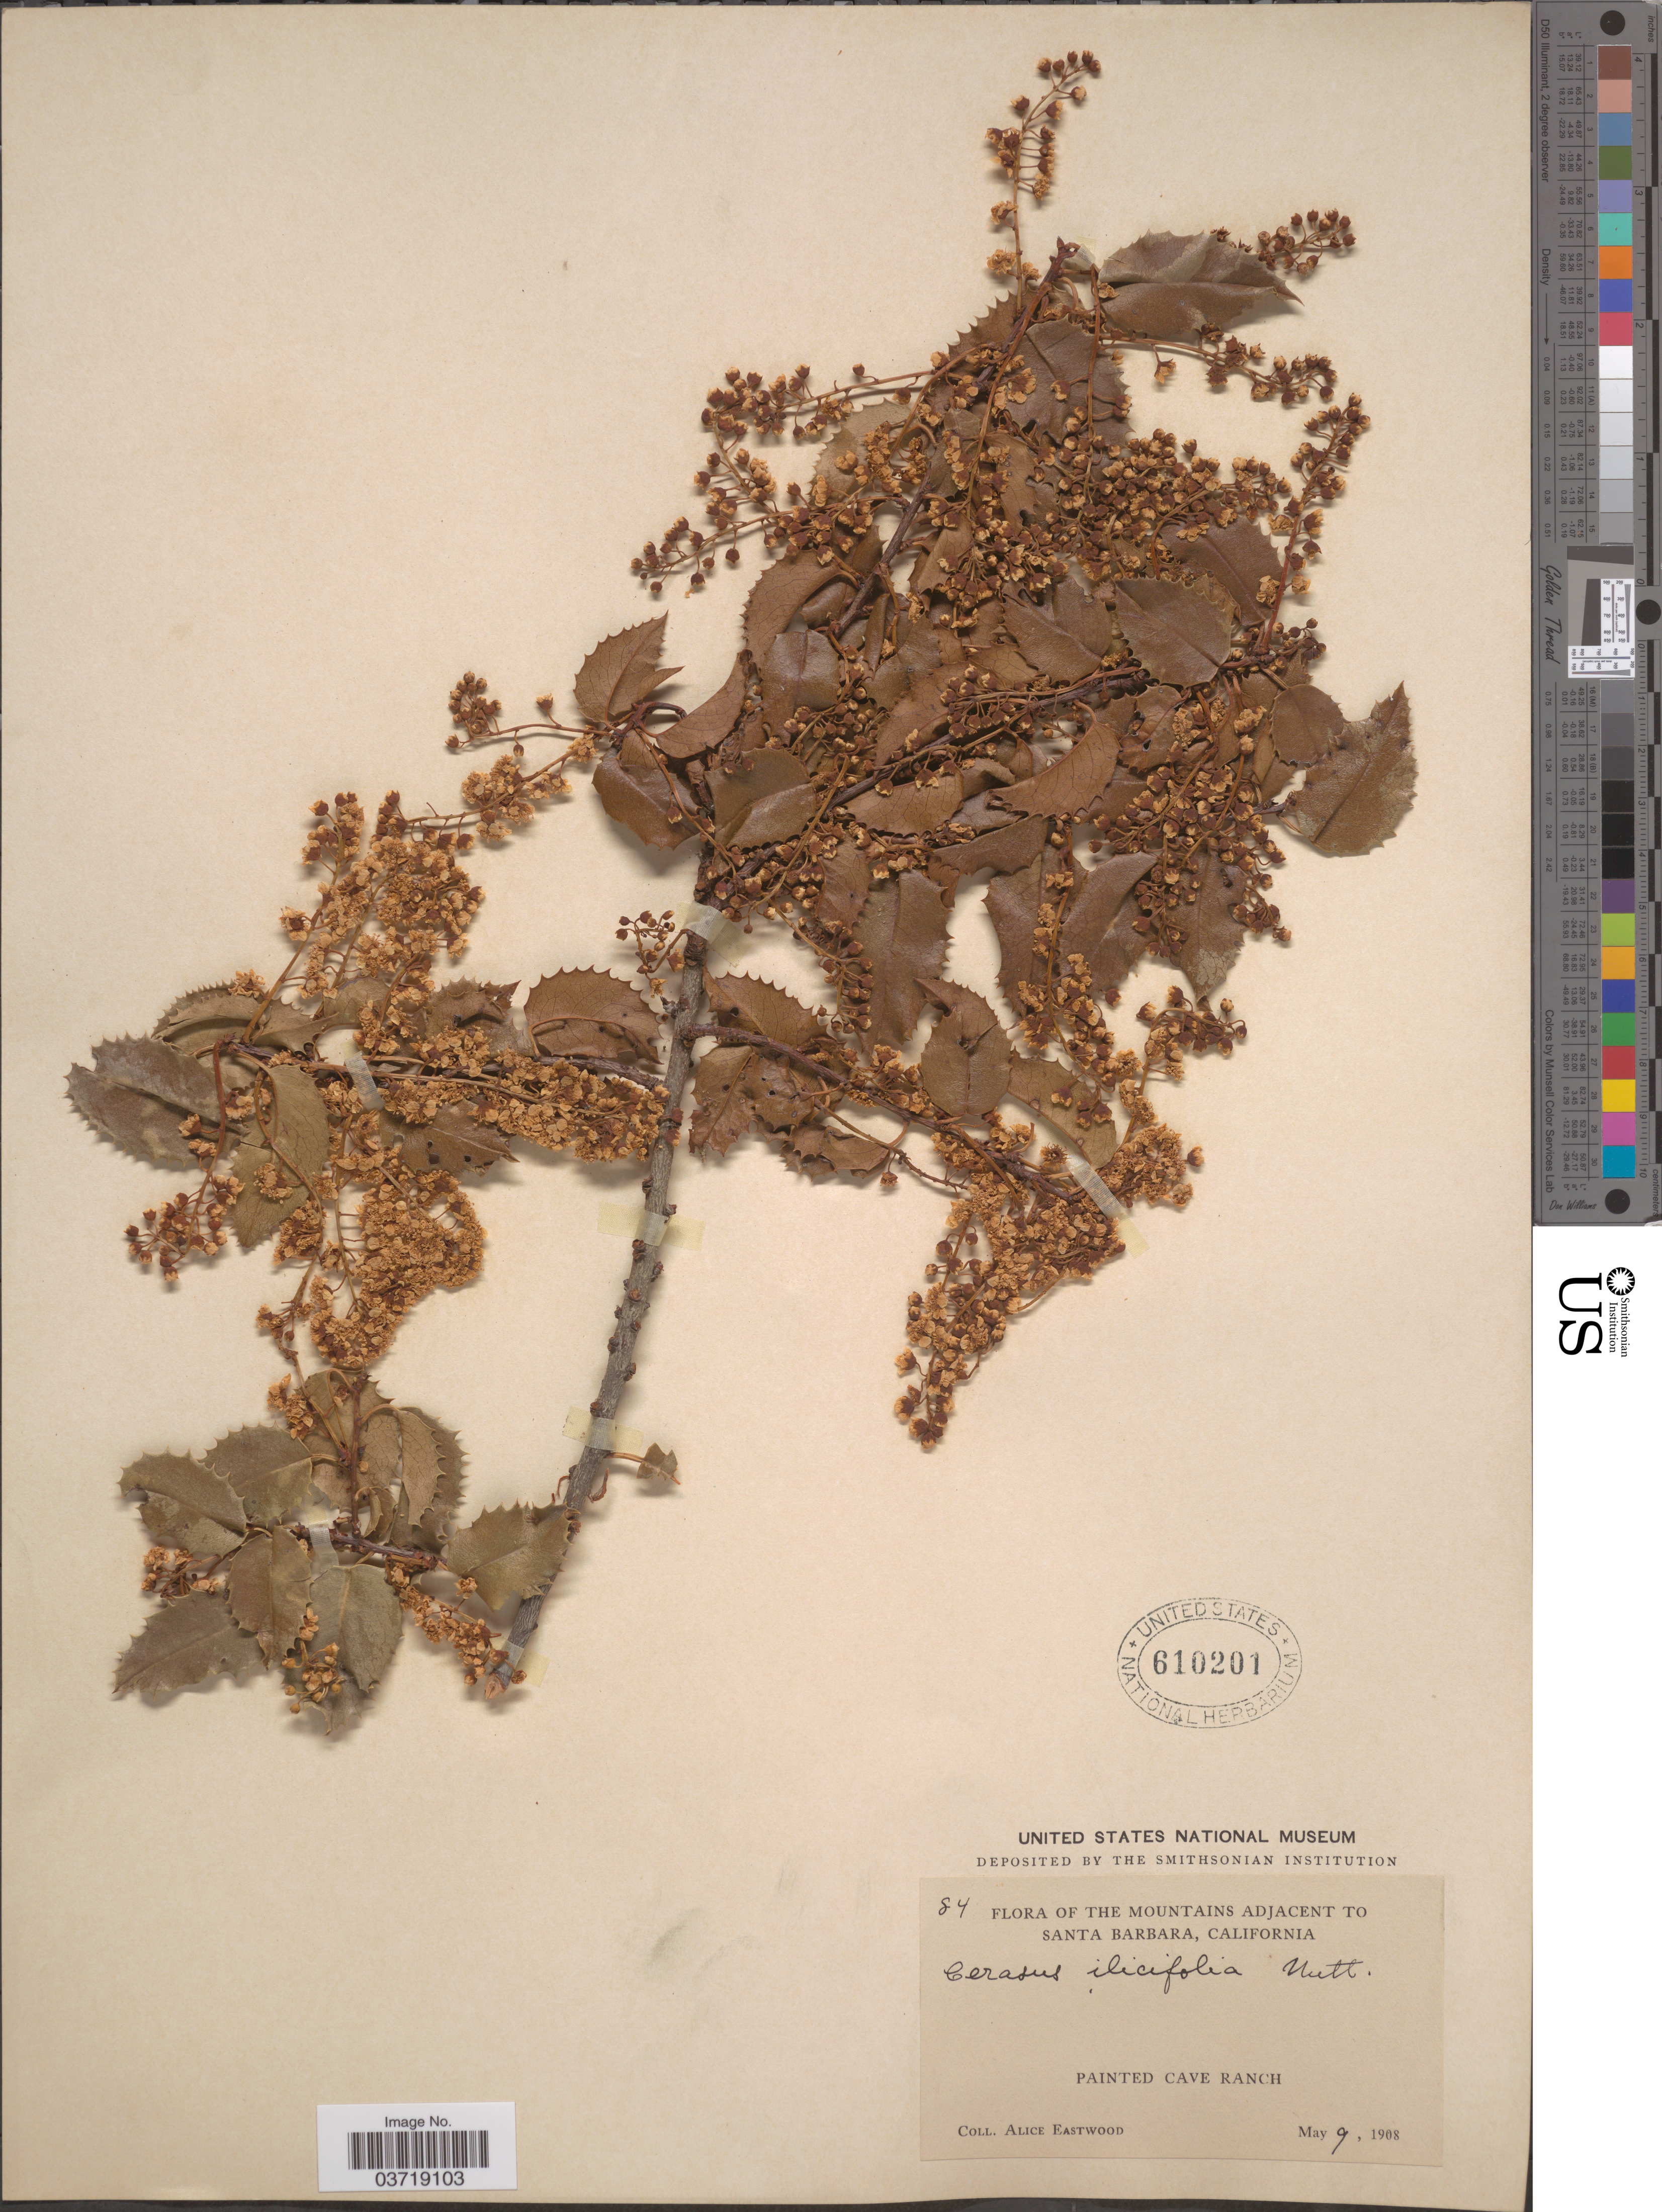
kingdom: Plantae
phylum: Tracheophyta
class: Magnoliopsida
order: Rosales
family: Rosaceae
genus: Prunus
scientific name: Prunus ilicifolia var. ilicifolia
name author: (Nutt. ex Hook. & Arn.) D. Dietr.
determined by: Strong, Mark T., (BOT), Smithsonian Institution - National Museum of Natural History (UNITED STATES)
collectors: A. Eastwood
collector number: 84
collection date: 1908-05-09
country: United States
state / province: California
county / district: Santa Barbara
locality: The Mountains adjacent to Santa Barbara. Painted Cave Ranch.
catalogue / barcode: US 610201